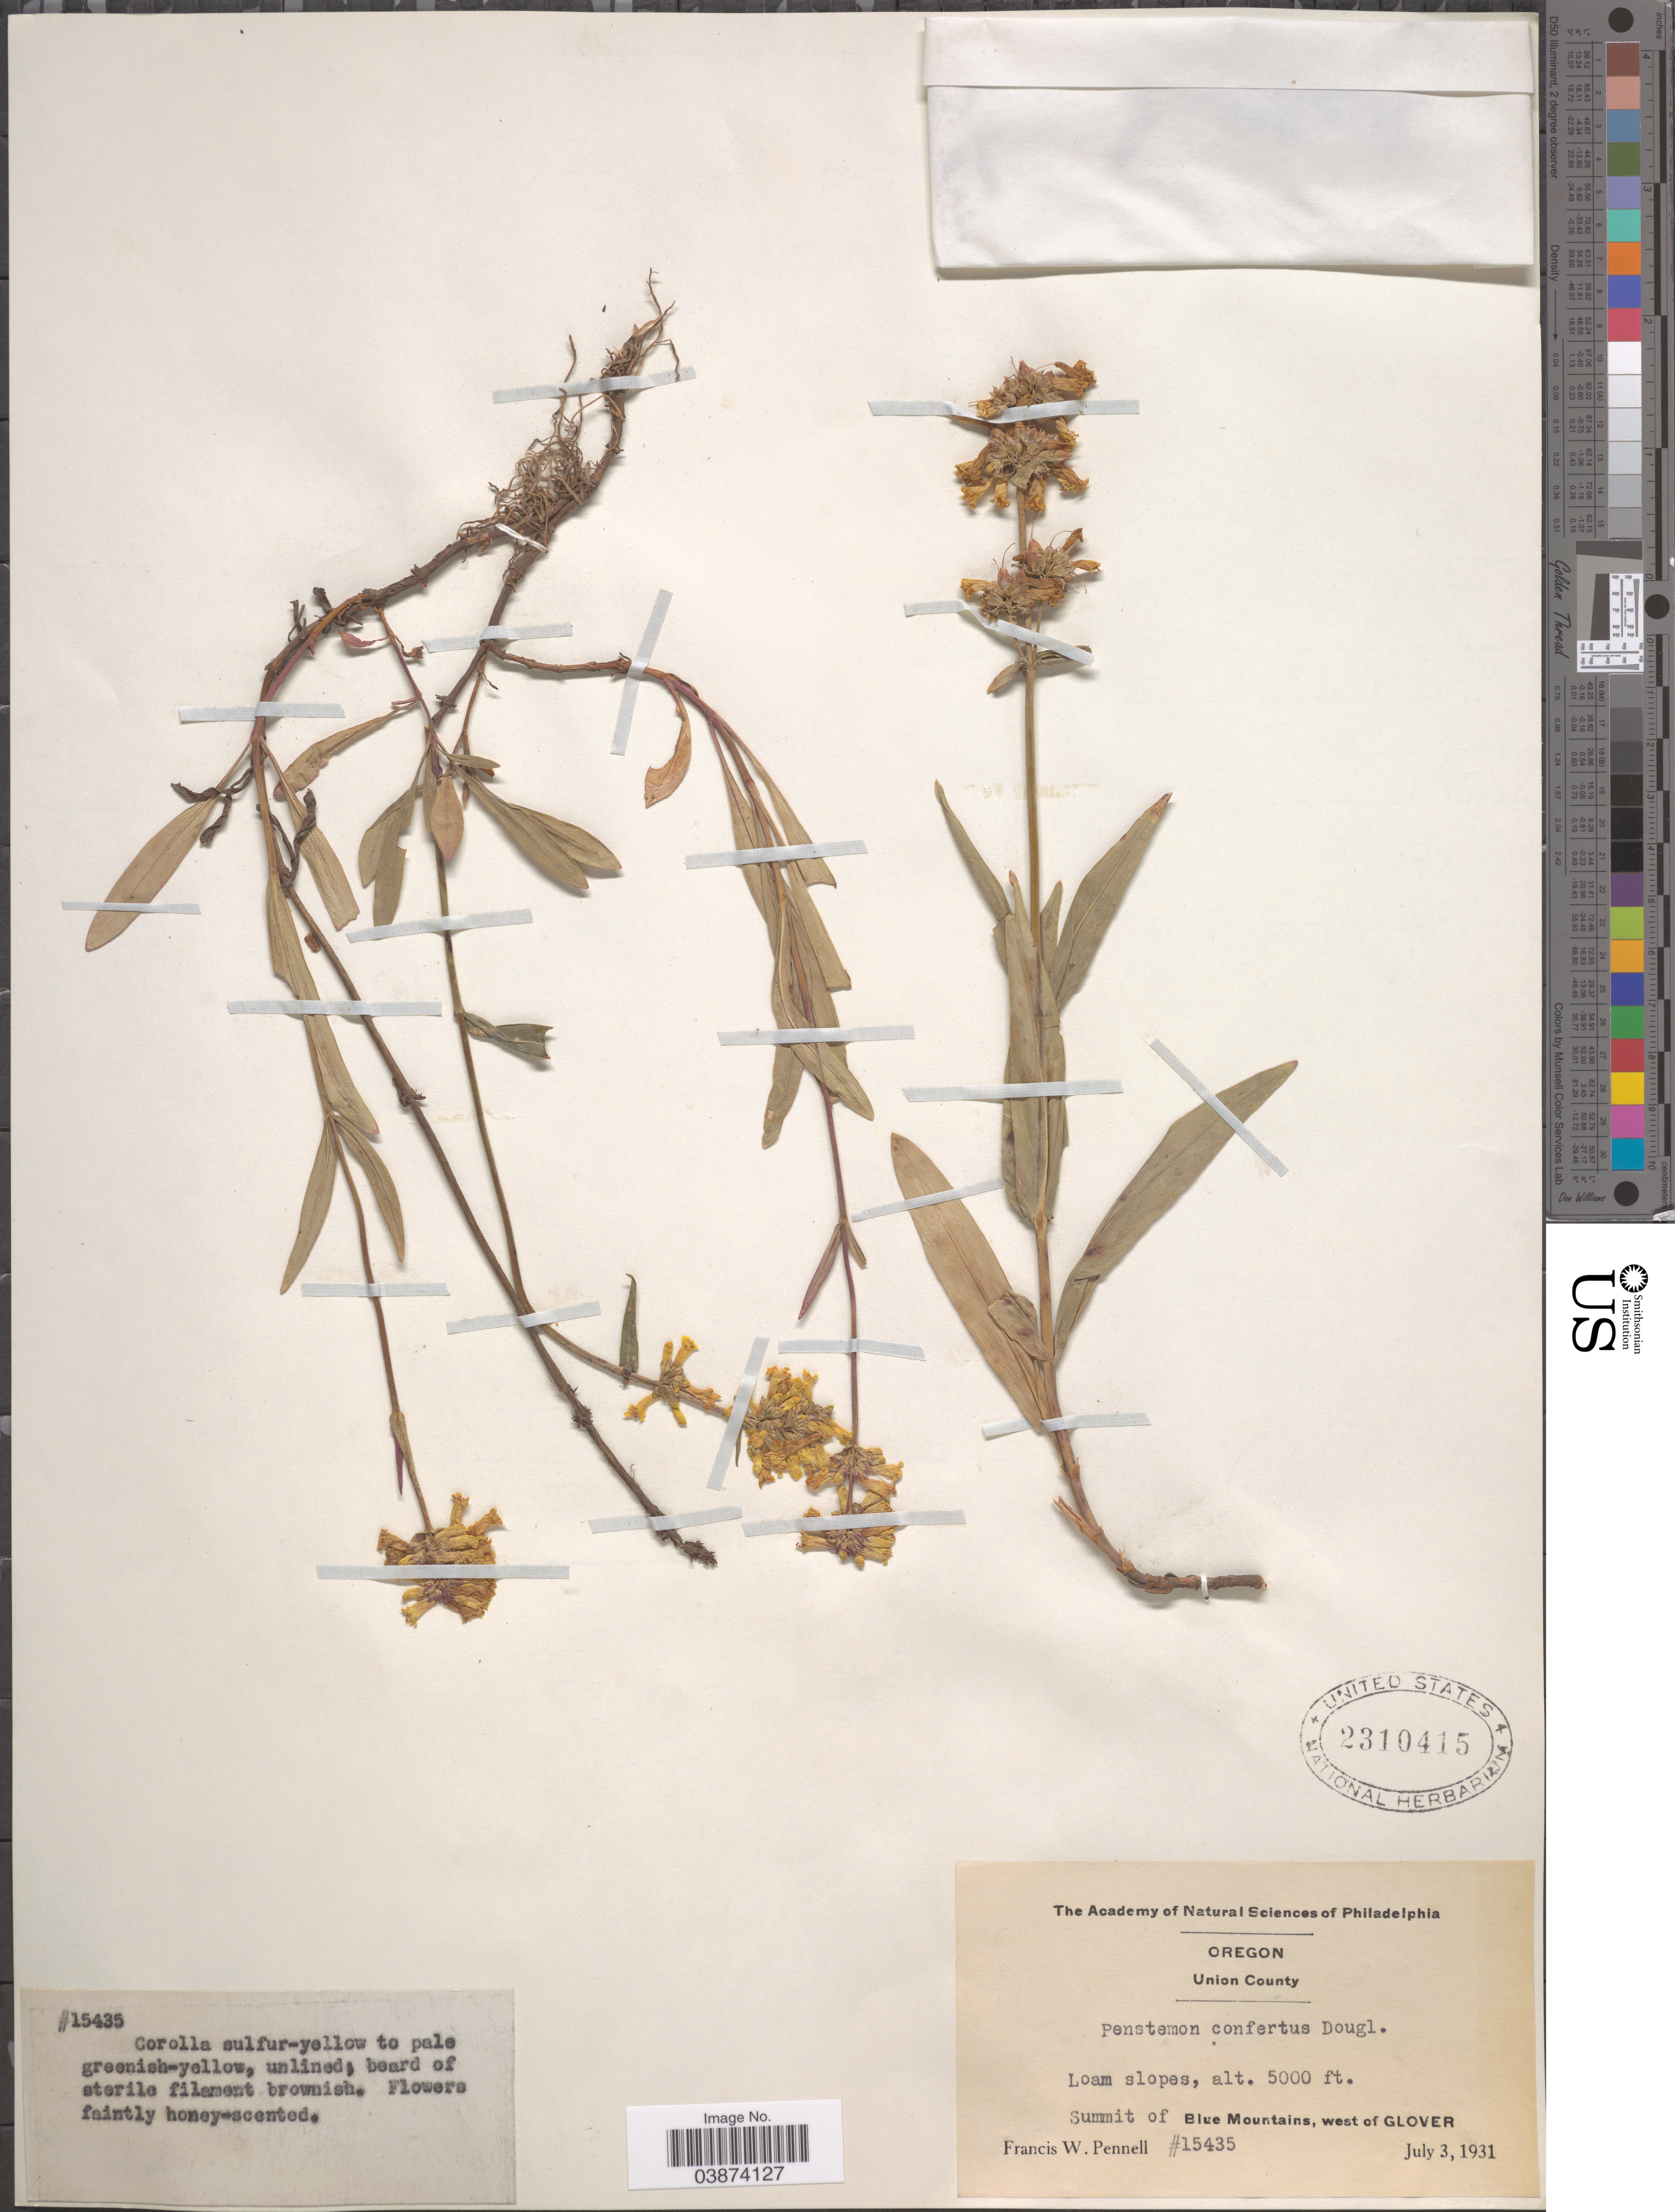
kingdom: Plantae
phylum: Tracheophyta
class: Magnoliopsida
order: Lamiales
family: Plantaginaceae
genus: Penstemon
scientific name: Penstemon confertus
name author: Douglas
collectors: F. W. Pennell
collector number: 15435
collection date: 1931-07-03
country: United States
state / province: Oregon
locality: Union County. Summit of Blue Mountains, west of Glover.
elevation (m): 1524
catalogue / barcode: US 2310415